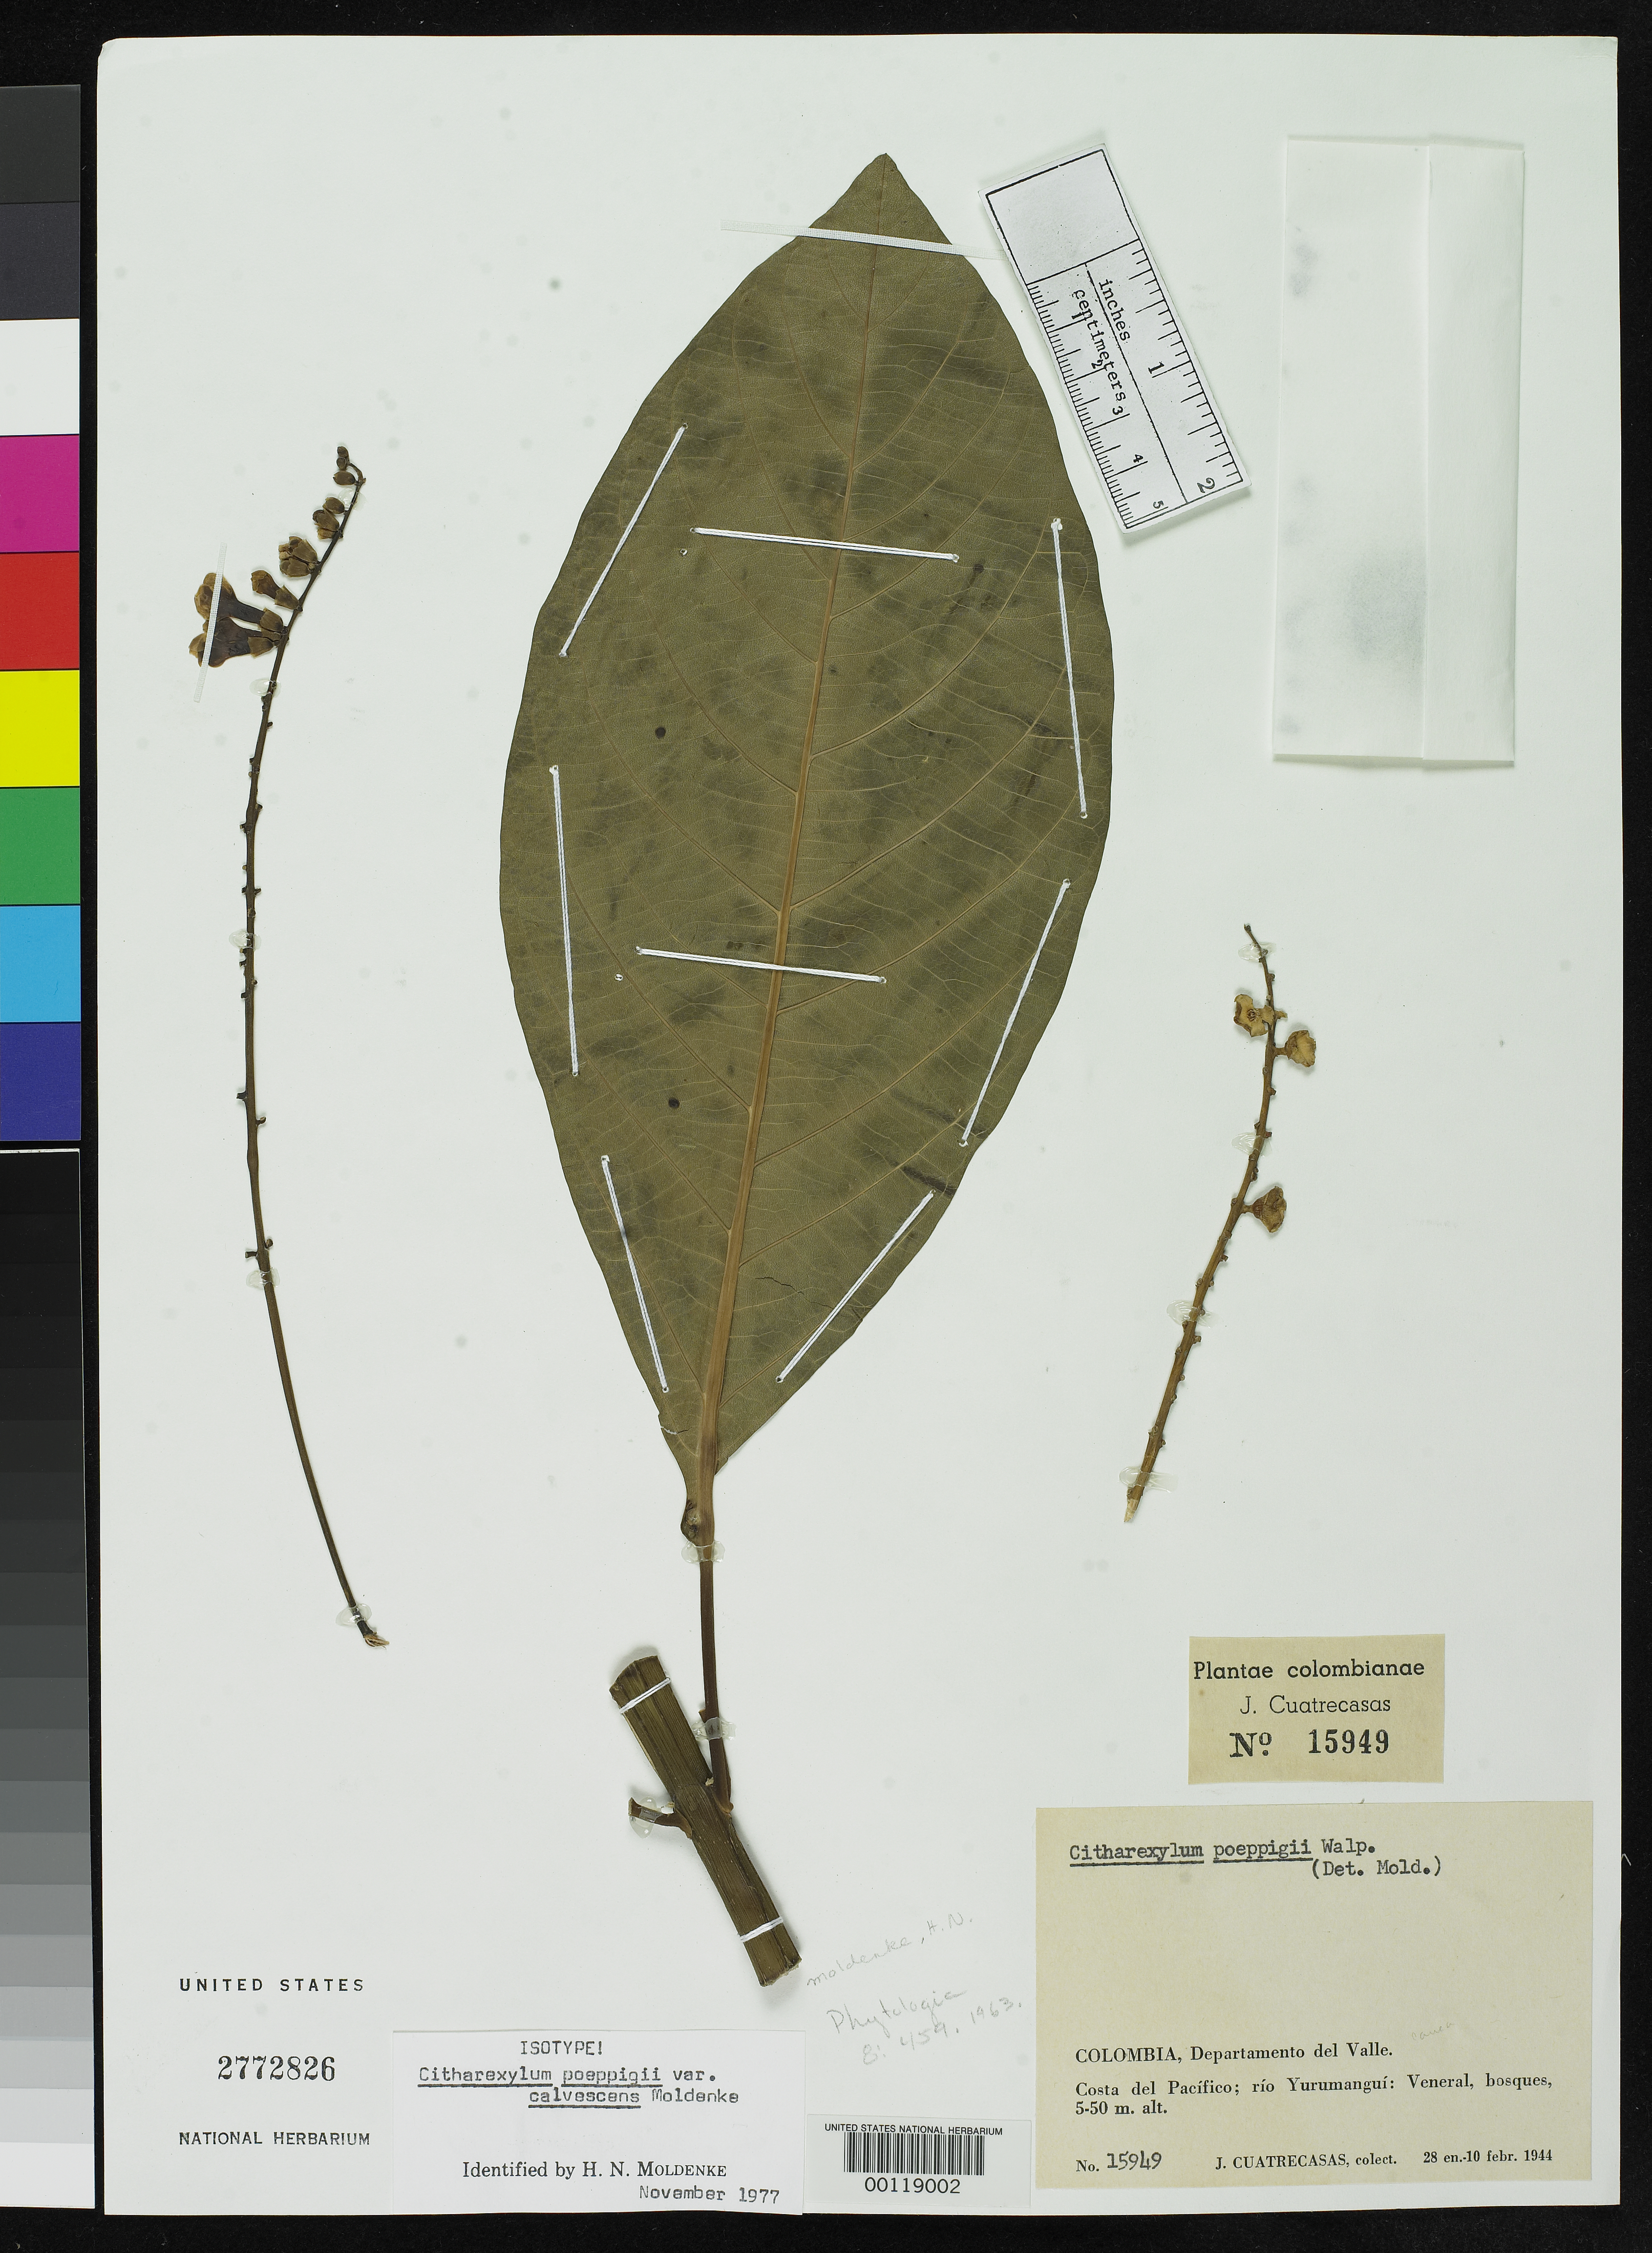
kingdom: Plantae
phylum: Tracheophyta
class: Magnoliopsida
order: Lamiales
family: Verbenaceae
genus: Citharexylum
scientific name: Citharexylum poeppigii var. calvescens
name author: Moldenke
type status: Isotype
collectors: J. Cuatrecasas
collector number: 15949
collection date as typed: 28 Jan 1944 to 10 Feb 1944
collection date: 1944-01-28/1944-02-10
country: Colombia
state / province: Valle del Cauca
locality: Pacific Coast , Rio Yurumangui, Veneral.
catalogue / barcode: US 2772826